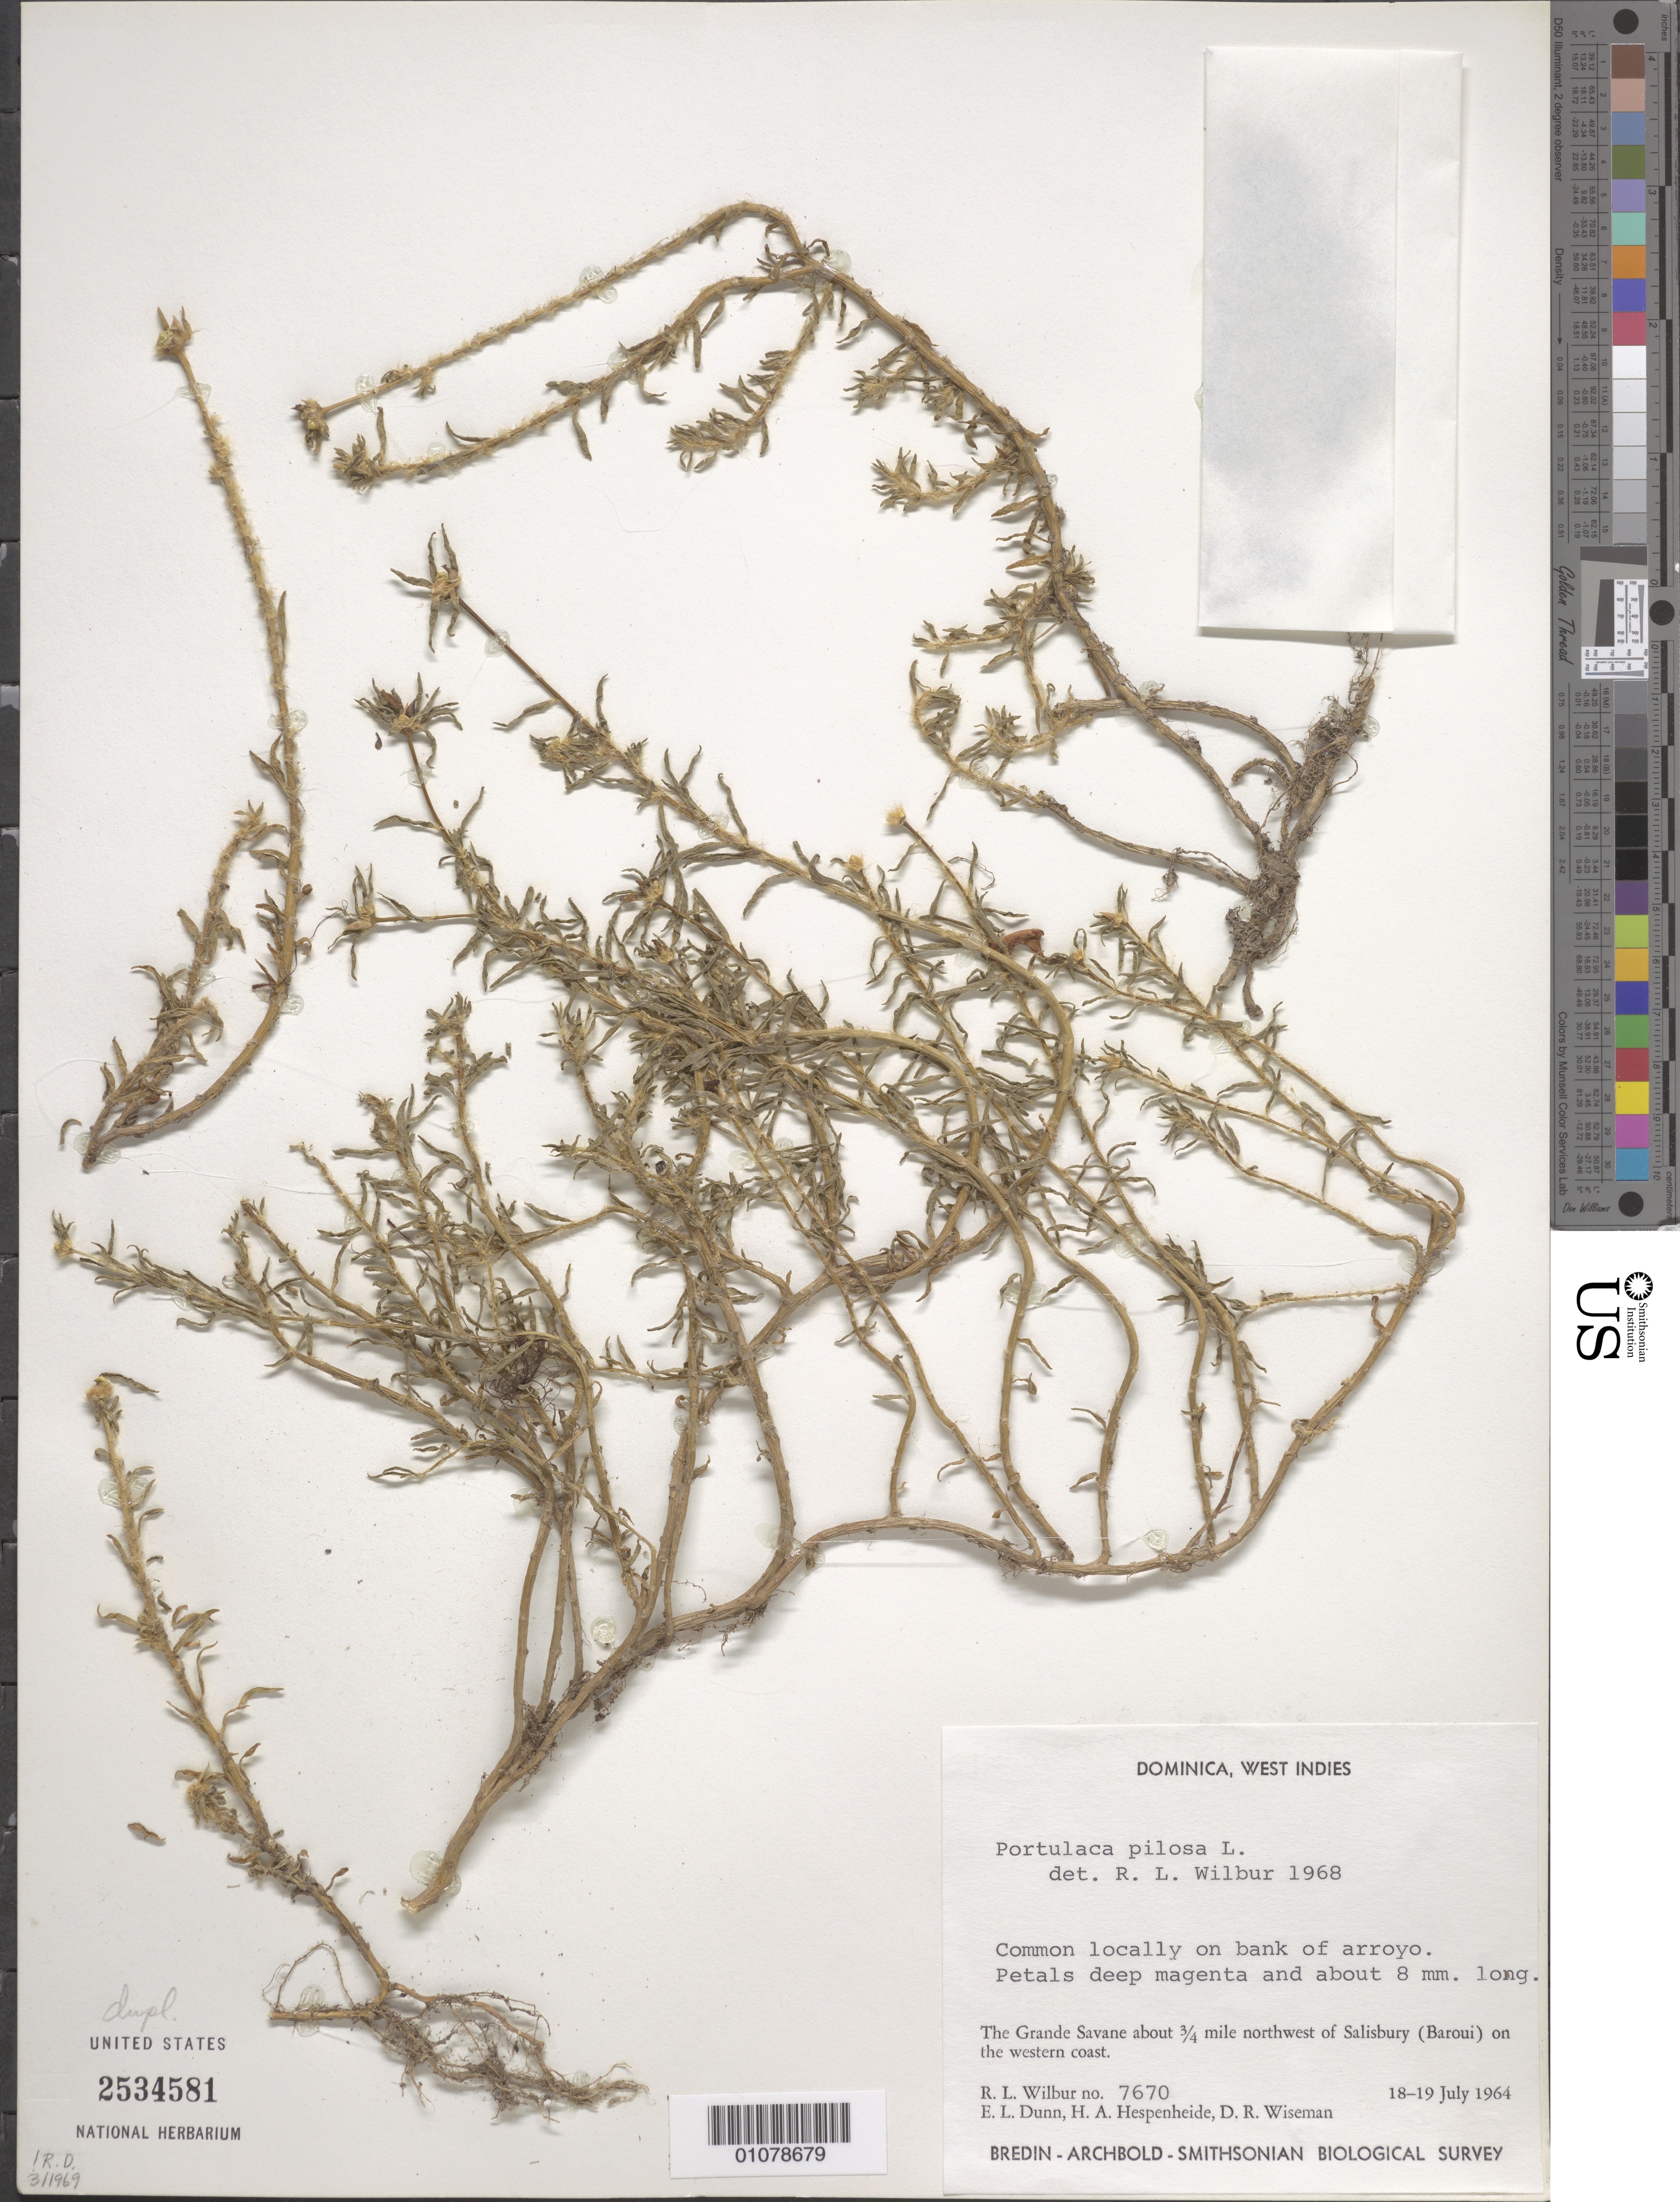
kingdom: Plantae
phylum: Tracheophyta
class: Magnoliopsida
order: Caryophyllales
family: Portulacaceae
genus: Portulaca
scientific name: Portulaca pilosa f. pilosa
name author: L.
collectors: R. L. Wilbur, E. Dunn, H. A. Hespenheide & D. R. Wiseman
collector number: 7670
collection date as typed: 18 Jul 1964 to 19 Jul 1964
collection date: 1964-07-18/1964-07-19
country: Dominica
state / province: St. Mark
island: Dominica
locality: The Grande Savane about 3/4 mile NW of Salisbury (Baroui) on the W coast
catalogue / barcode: US 2534581